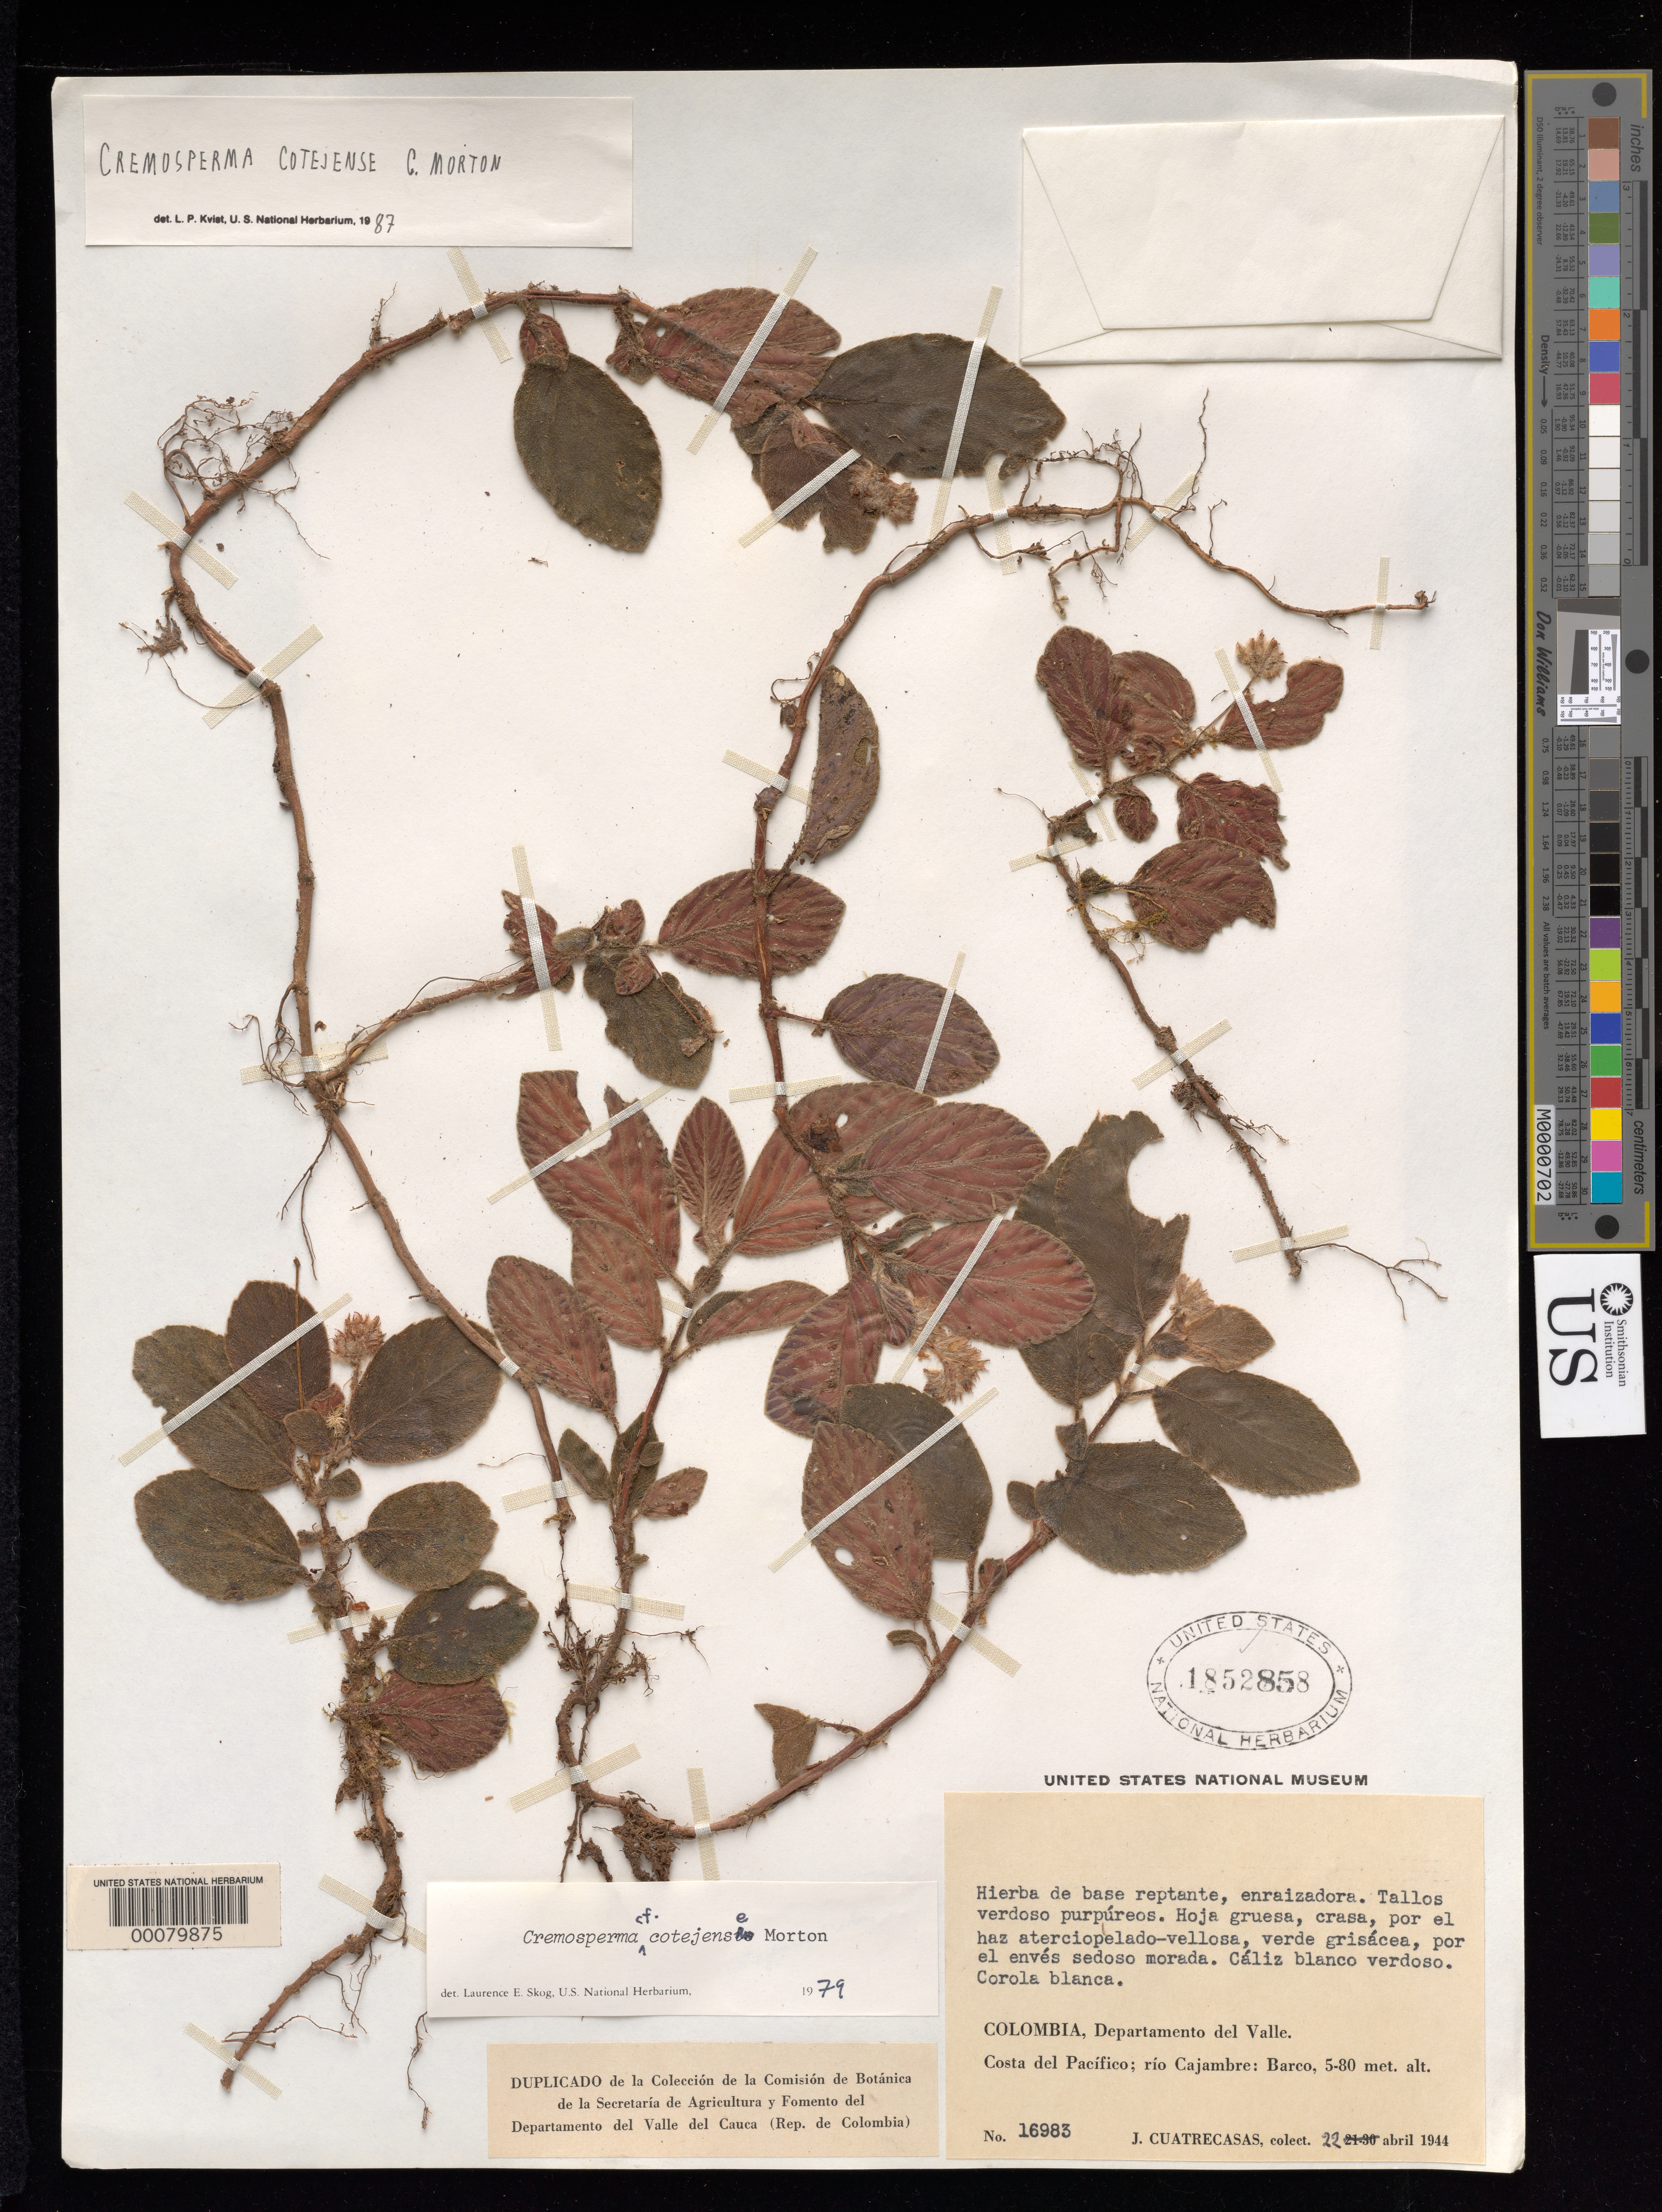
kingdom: Plantae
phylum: Tracheophyta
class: Magnoliopsida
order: Lamiales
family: Gesneriaceae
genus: Cremosperma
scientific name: Cremosperma cotejense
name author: C.V. Morton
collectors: J. Cuatrecasas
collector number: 16983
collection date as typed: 22 Apr 1944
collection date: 1944-04-22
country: Colombia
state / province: Valle del Cauca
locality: Pacific coast, Río Cajambre, Barco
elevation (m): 5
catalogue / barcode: US 1852858